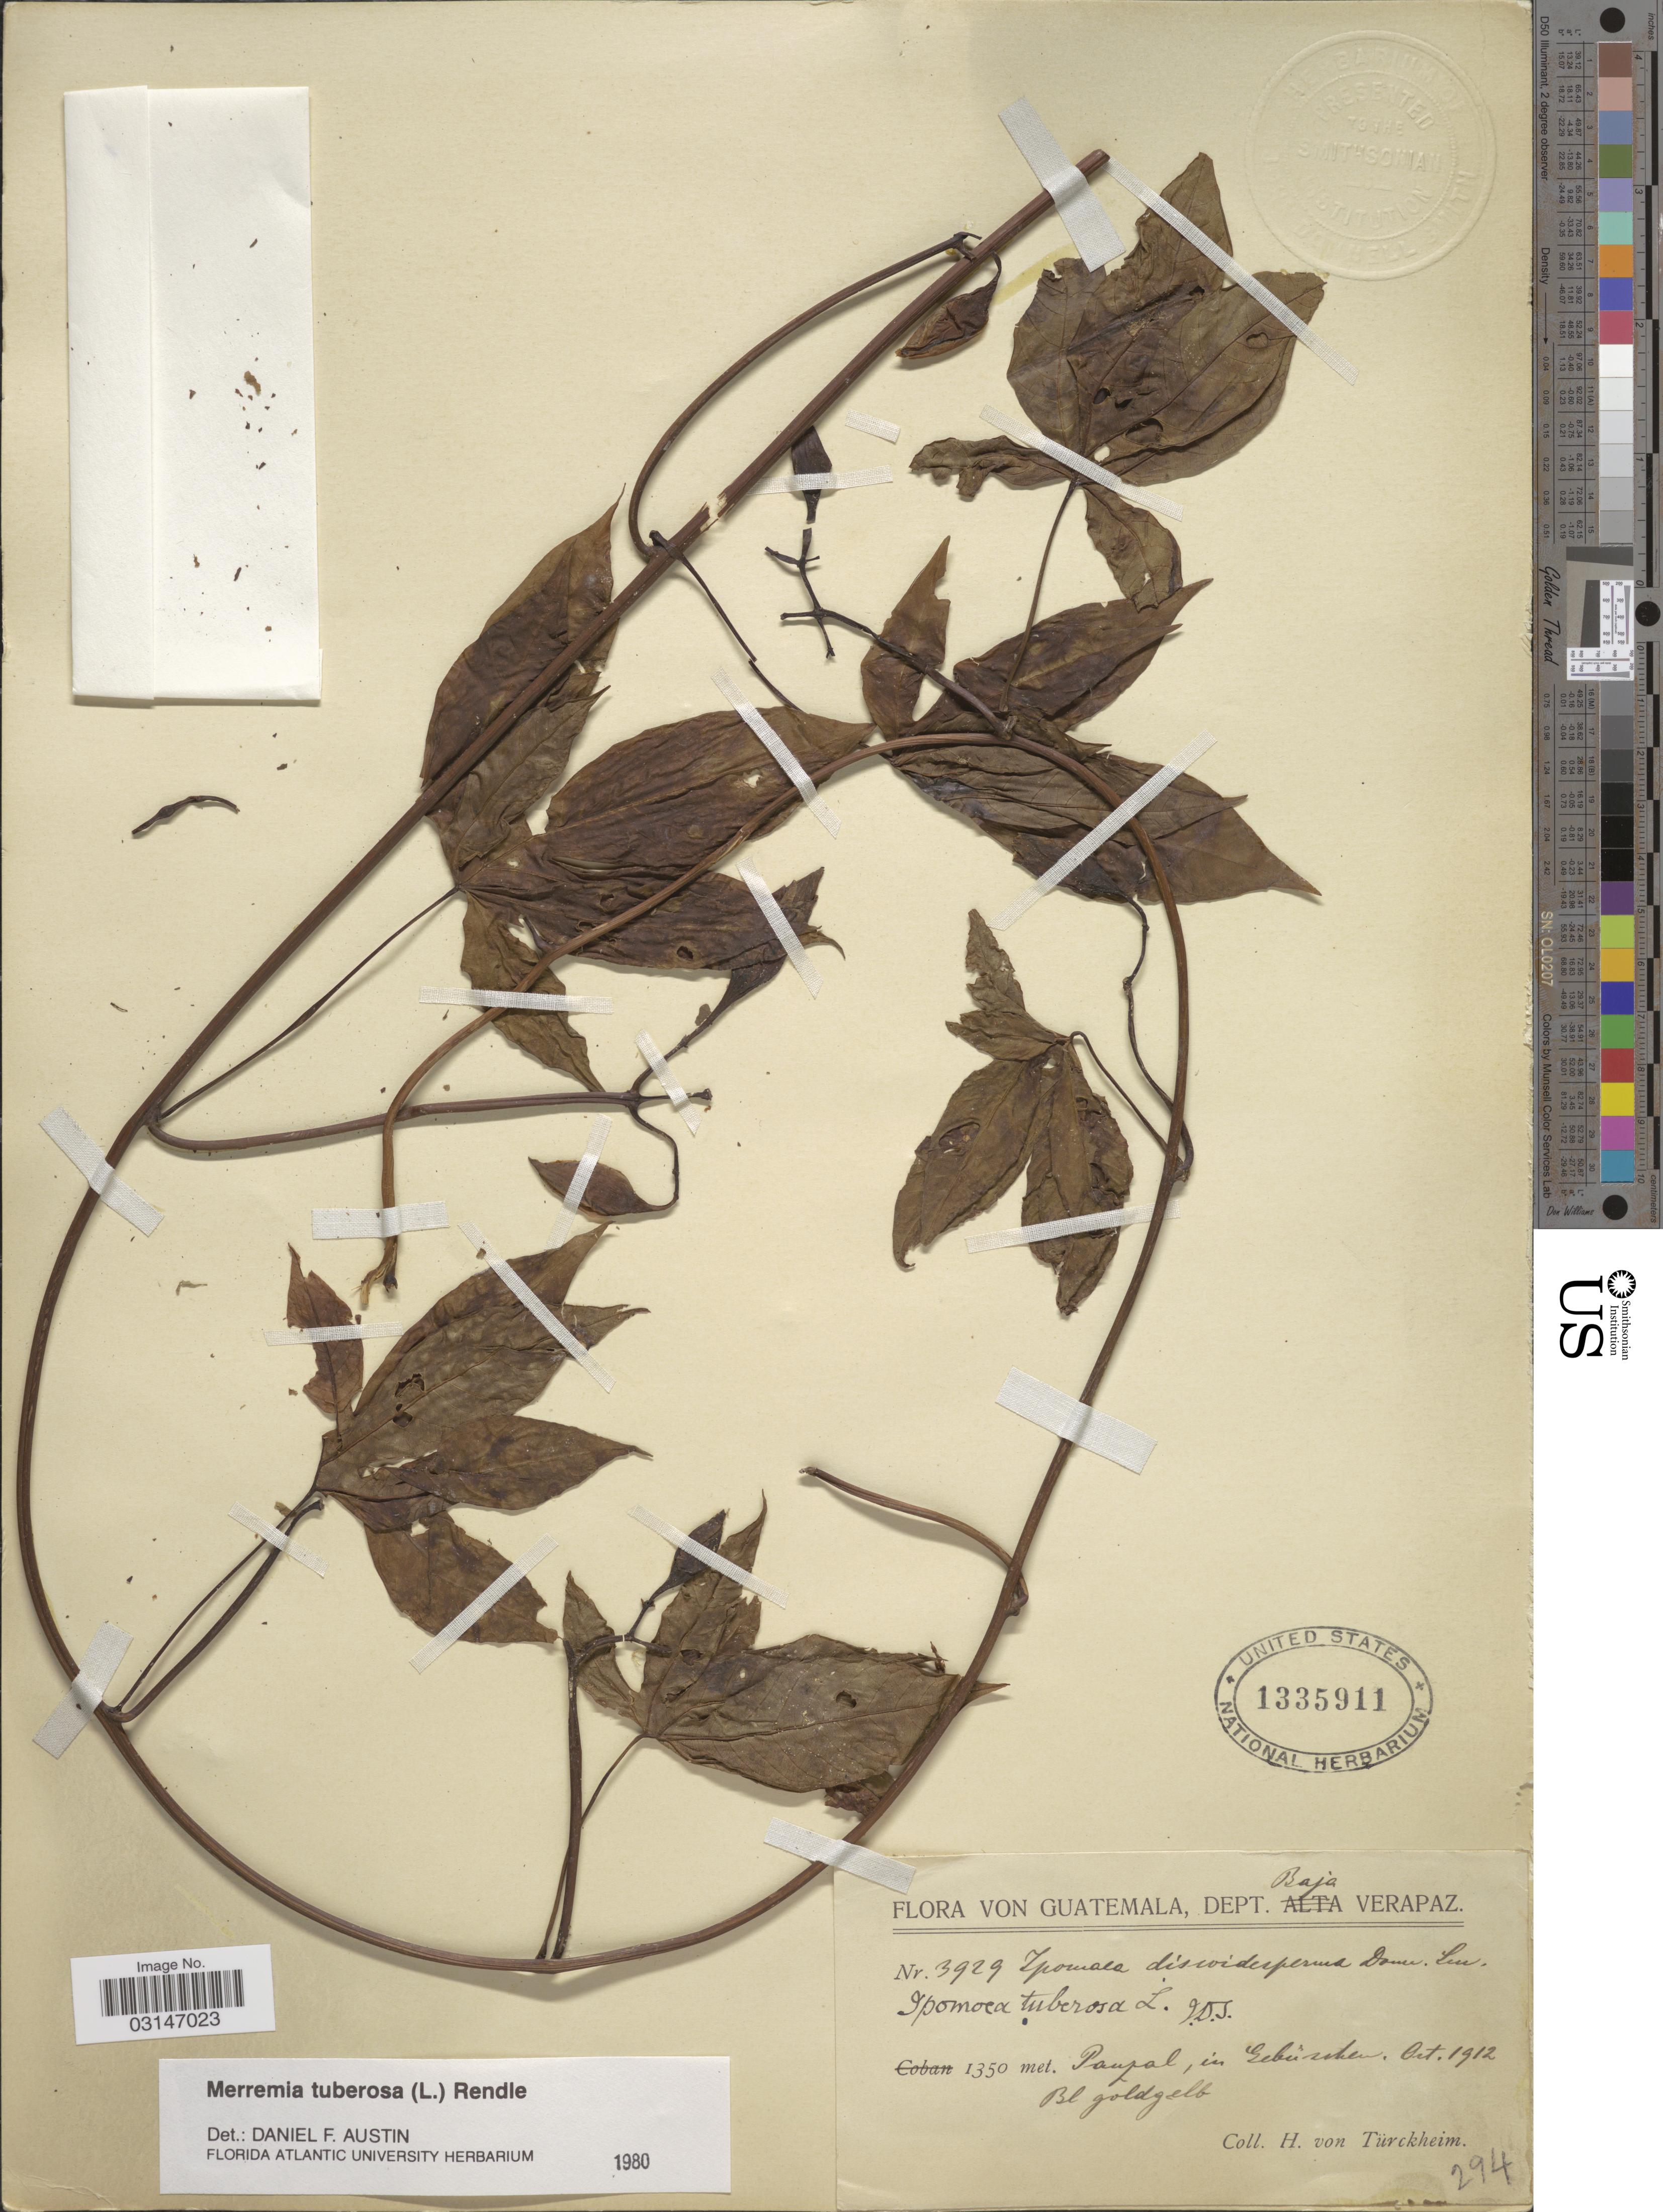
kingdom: Plantae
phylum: Tracheophyta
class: Magnoliopsida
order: Solanales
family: Convolvulaceae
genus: Distimake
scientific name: Distimake tuberosus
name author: (L.) A. R. Simões & Staples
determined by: Strong, Mark T., (BOT), Smithsonian Institution - National Museum of Natural History (UNITED STATES)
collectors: H. von Türckheim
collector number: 3929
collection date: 1912-10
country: Guatemala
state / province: Baja Verapaz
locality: Dept. Baja Verapaz, Pauzal, in Gebuschen, Bl. goldgelb.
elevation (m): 1350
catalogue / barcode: US 1335911